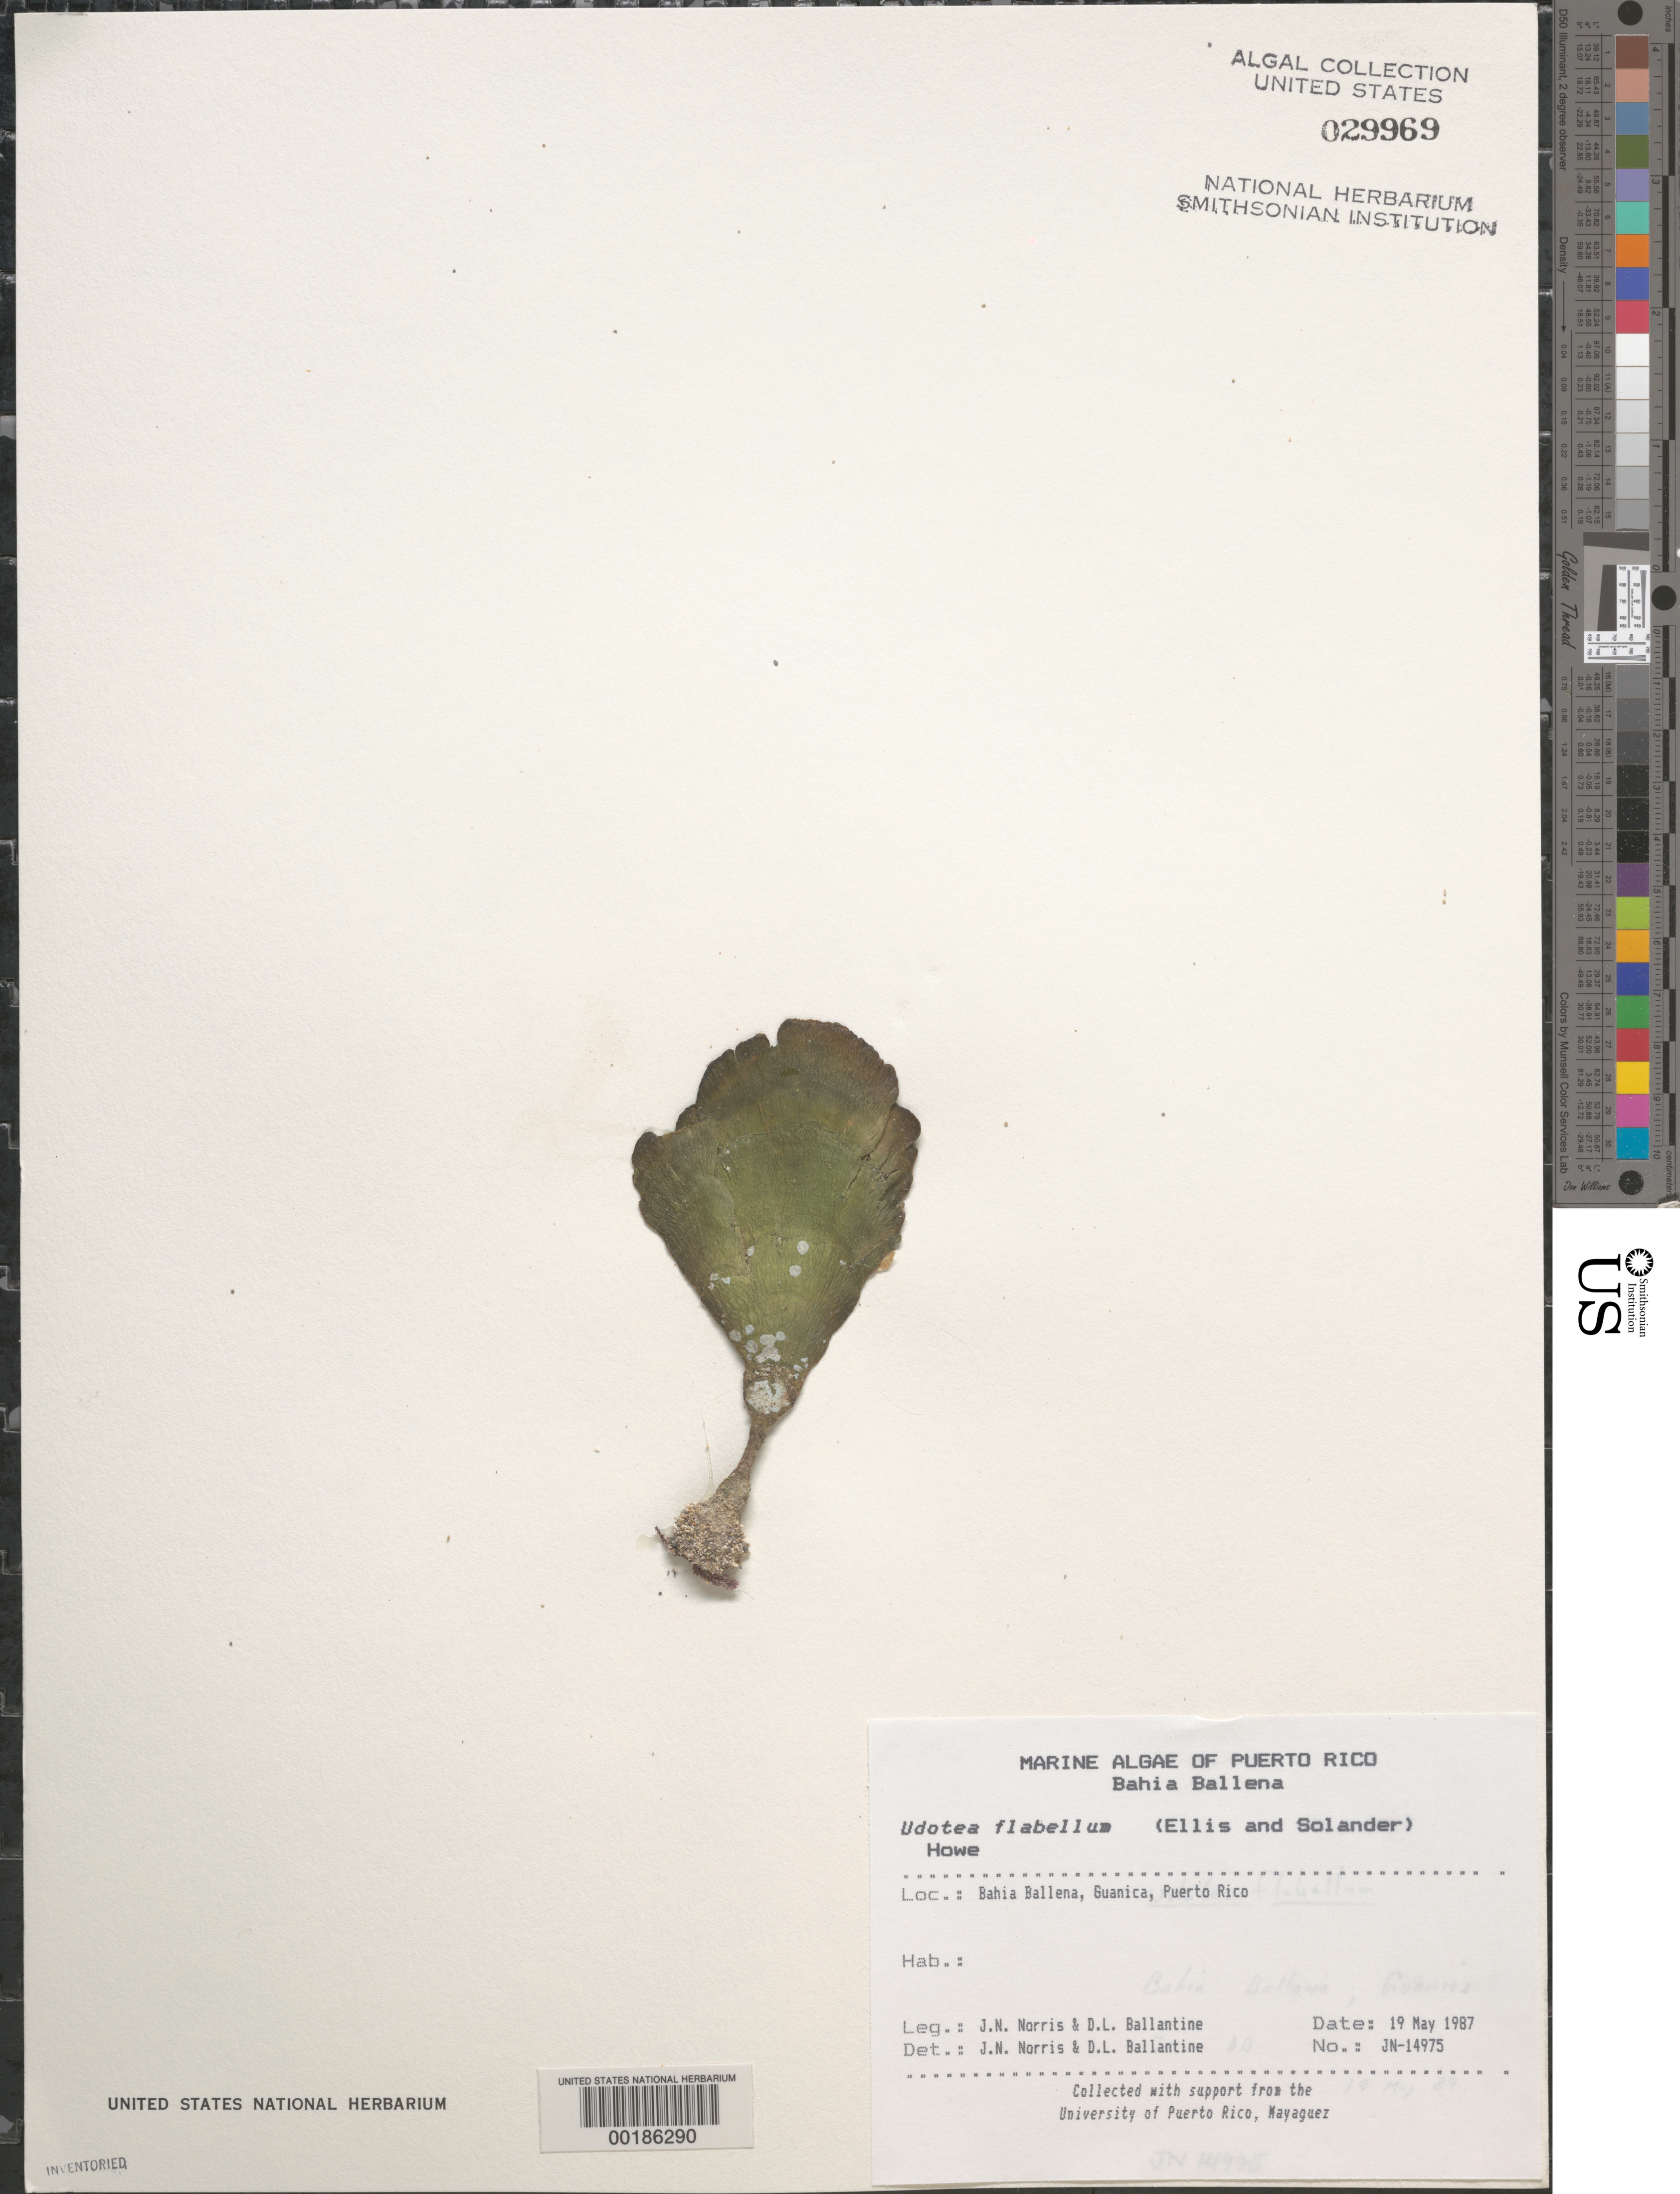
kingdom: Plantae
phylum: Chlorophyta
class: Ulvophyceae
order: Bryopsidales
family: Udoteaceae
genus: Udotea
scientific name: Udotea flabellum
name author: (J. Ellis & Sol.) M. Howe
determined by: Norris, J. N.; Ballantine, D. L.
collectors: J. N. Norris & D.L. Ballantine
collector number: JN-14975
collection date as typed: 19 May 1987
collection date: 1987-05-19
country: Puerto Rico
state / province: Guanica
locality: Bahia Ballena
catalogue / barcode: US 29969